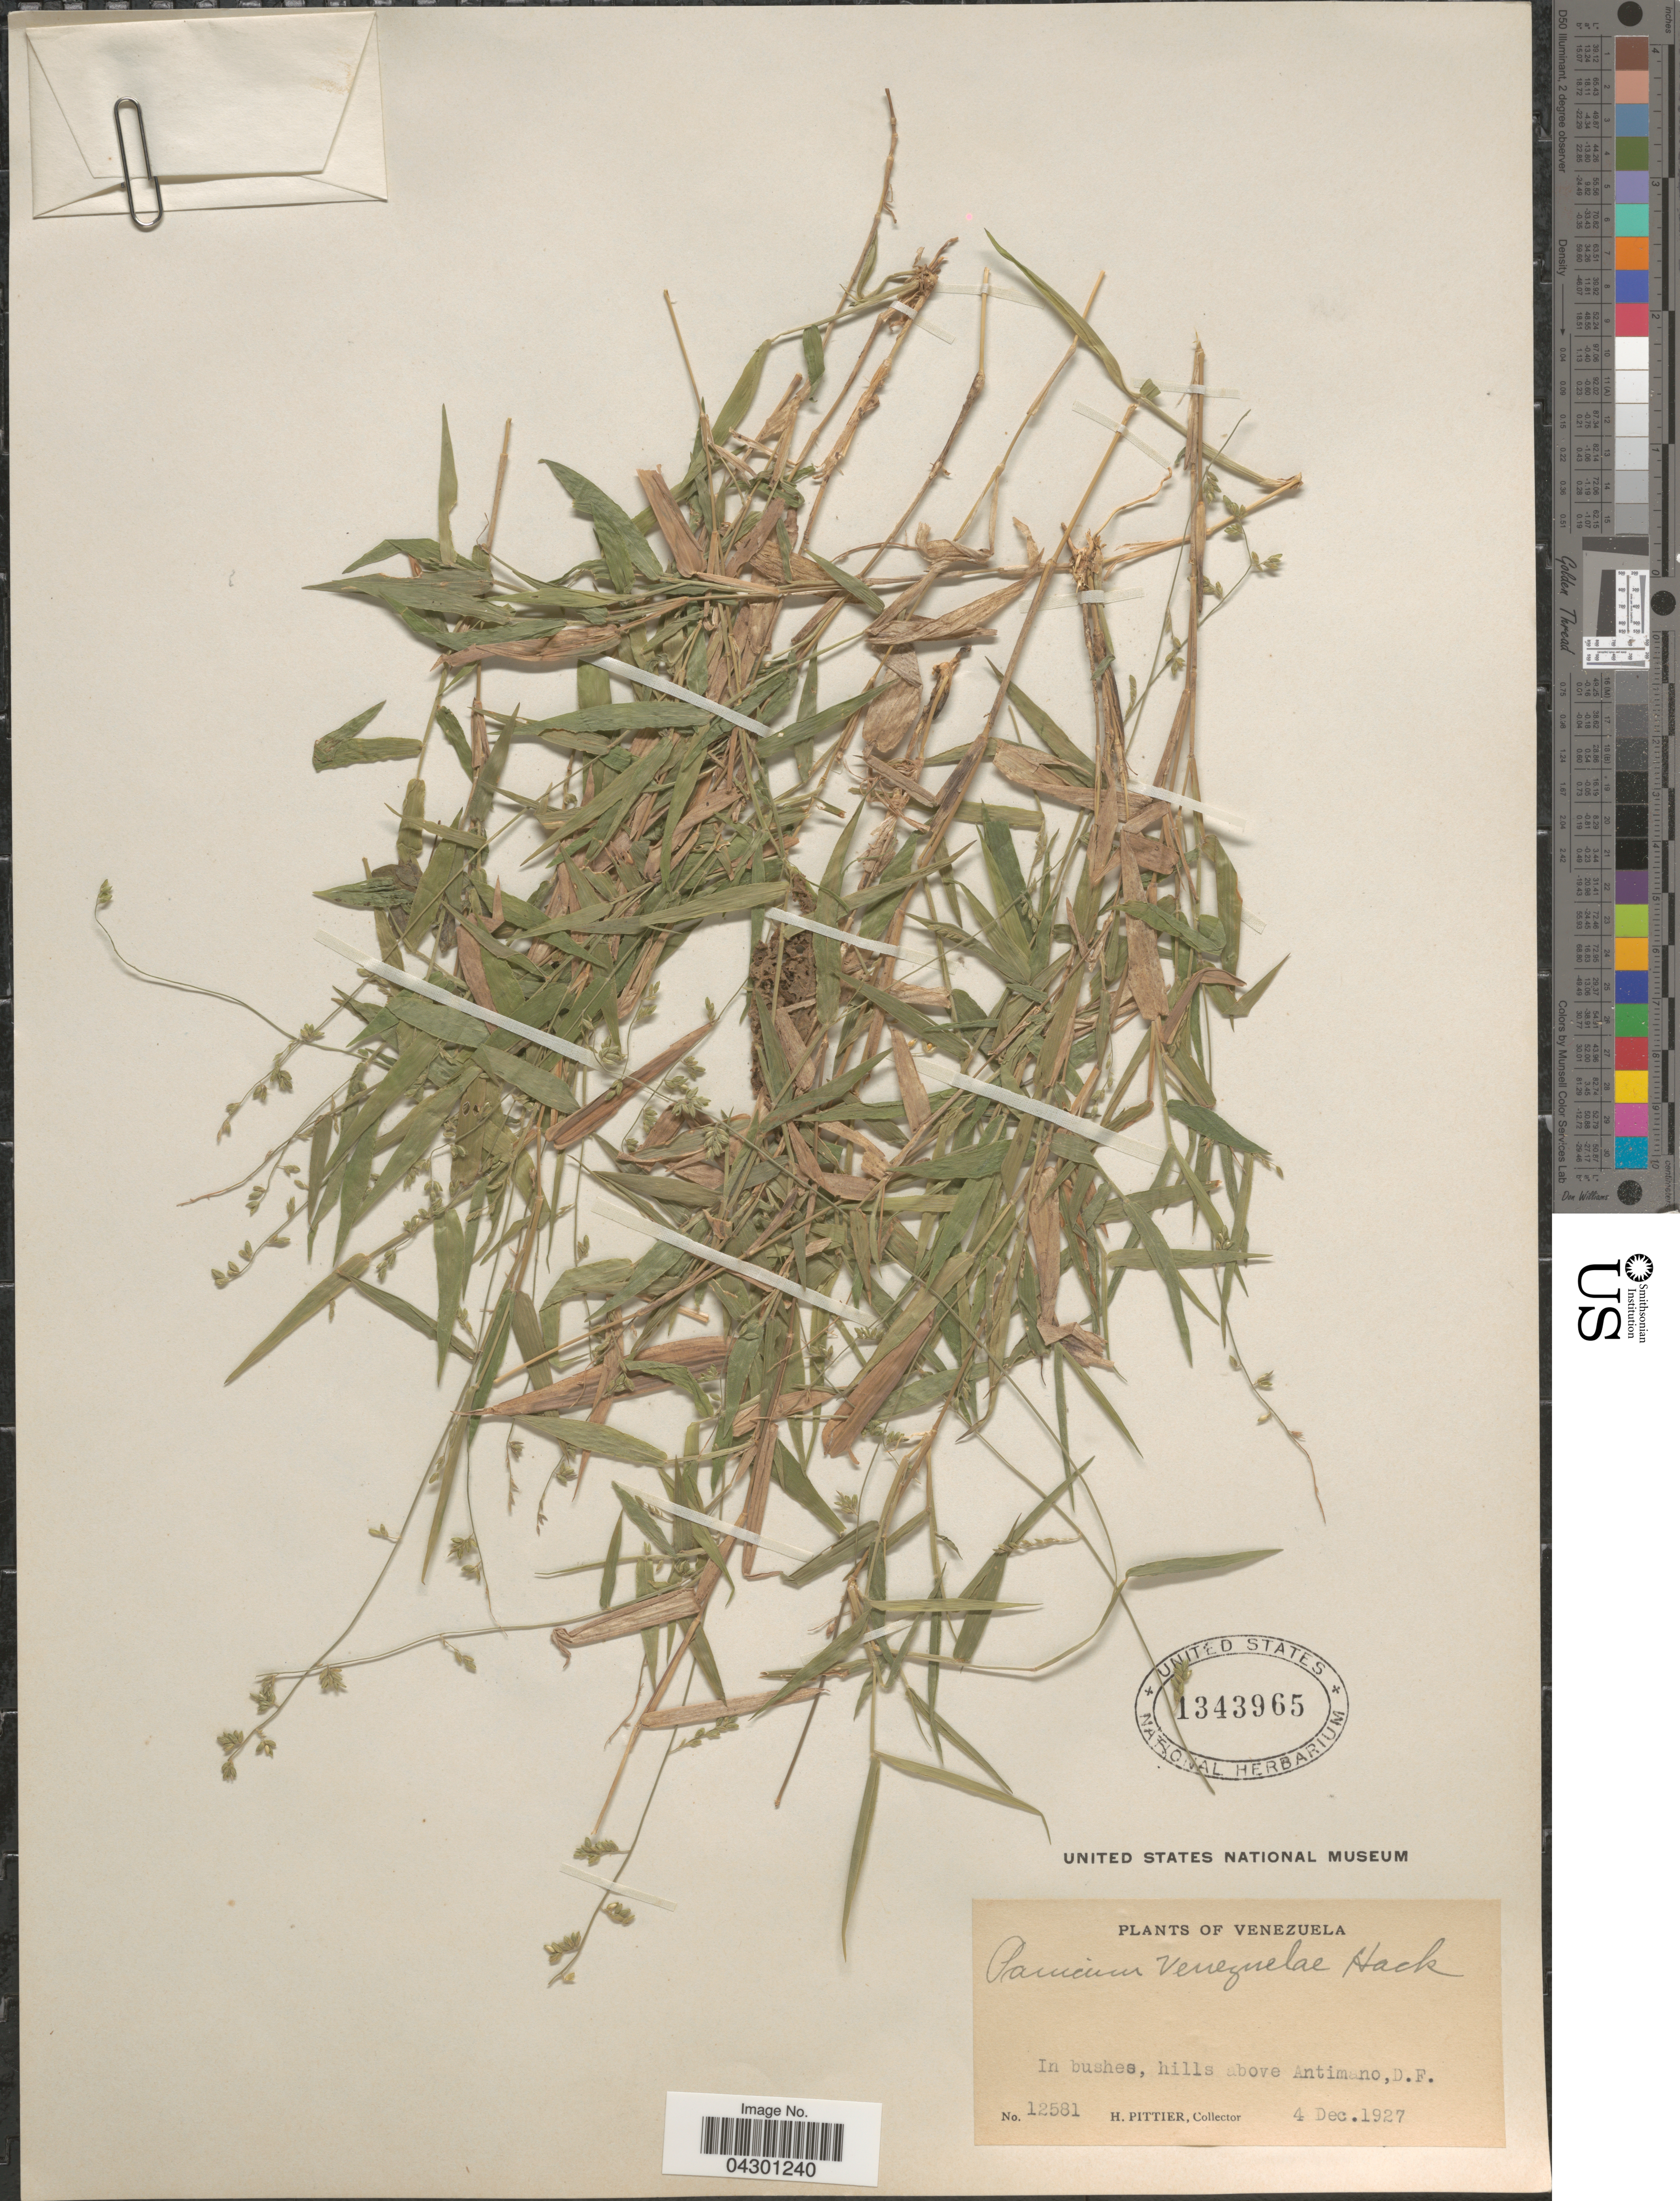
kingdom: Plantae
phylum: Tracheophyta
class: Liliopsida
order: Poales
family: Poaceae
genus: Panicum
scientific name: Panicum venezuelae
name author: Hack.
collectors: H. F. Pittier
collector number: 12581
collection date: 1927-12-04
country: Venezuela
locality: In bushes, hills above Antimano, D. F.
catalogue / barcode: US 1343965